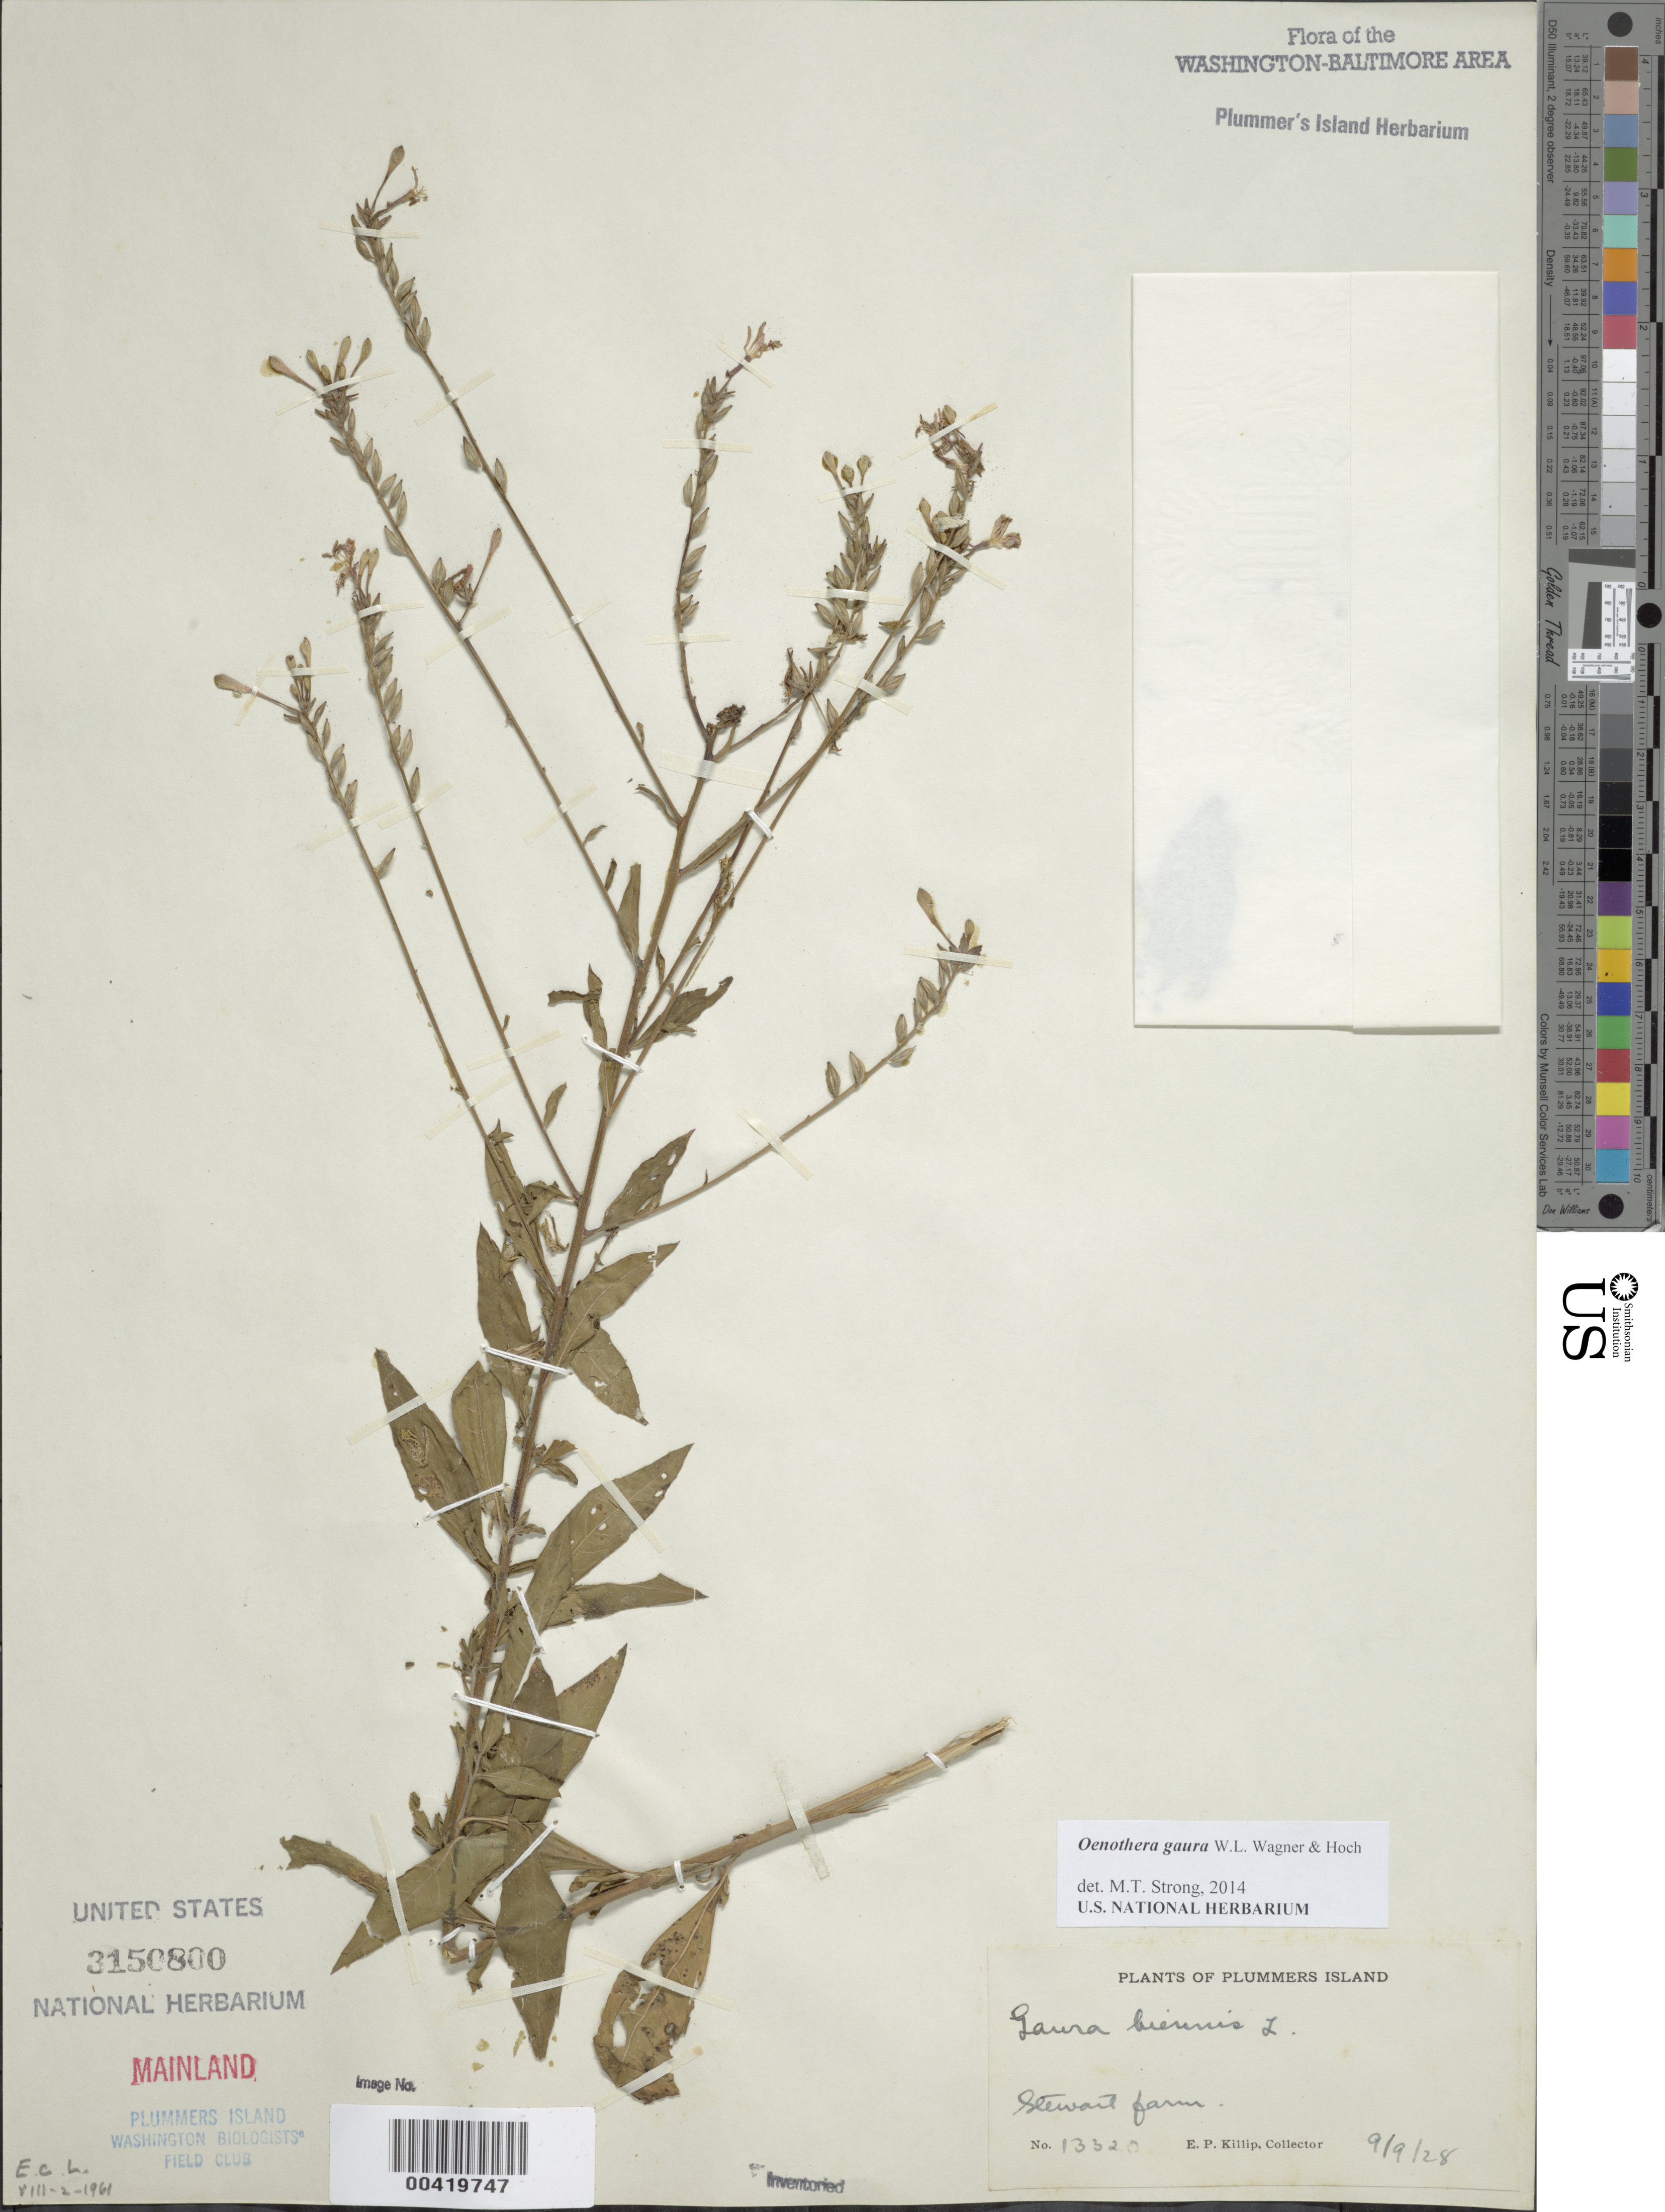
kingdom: Plantae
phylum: Tracheophyta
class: Magnoliopsida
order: Myrtales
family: Onagraceae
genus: Oenothera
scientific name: Oenothera gaura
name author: W.L. Wagner & Hoch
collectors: E. P. Killip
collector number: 13320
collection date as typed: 09 Sep 1928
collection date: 1928-09-09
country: United States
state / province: Maryland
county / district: Montgomery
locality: Plummer's Island; mainland, Stewart Farm C. & O. Canal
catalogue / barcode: US 3150800